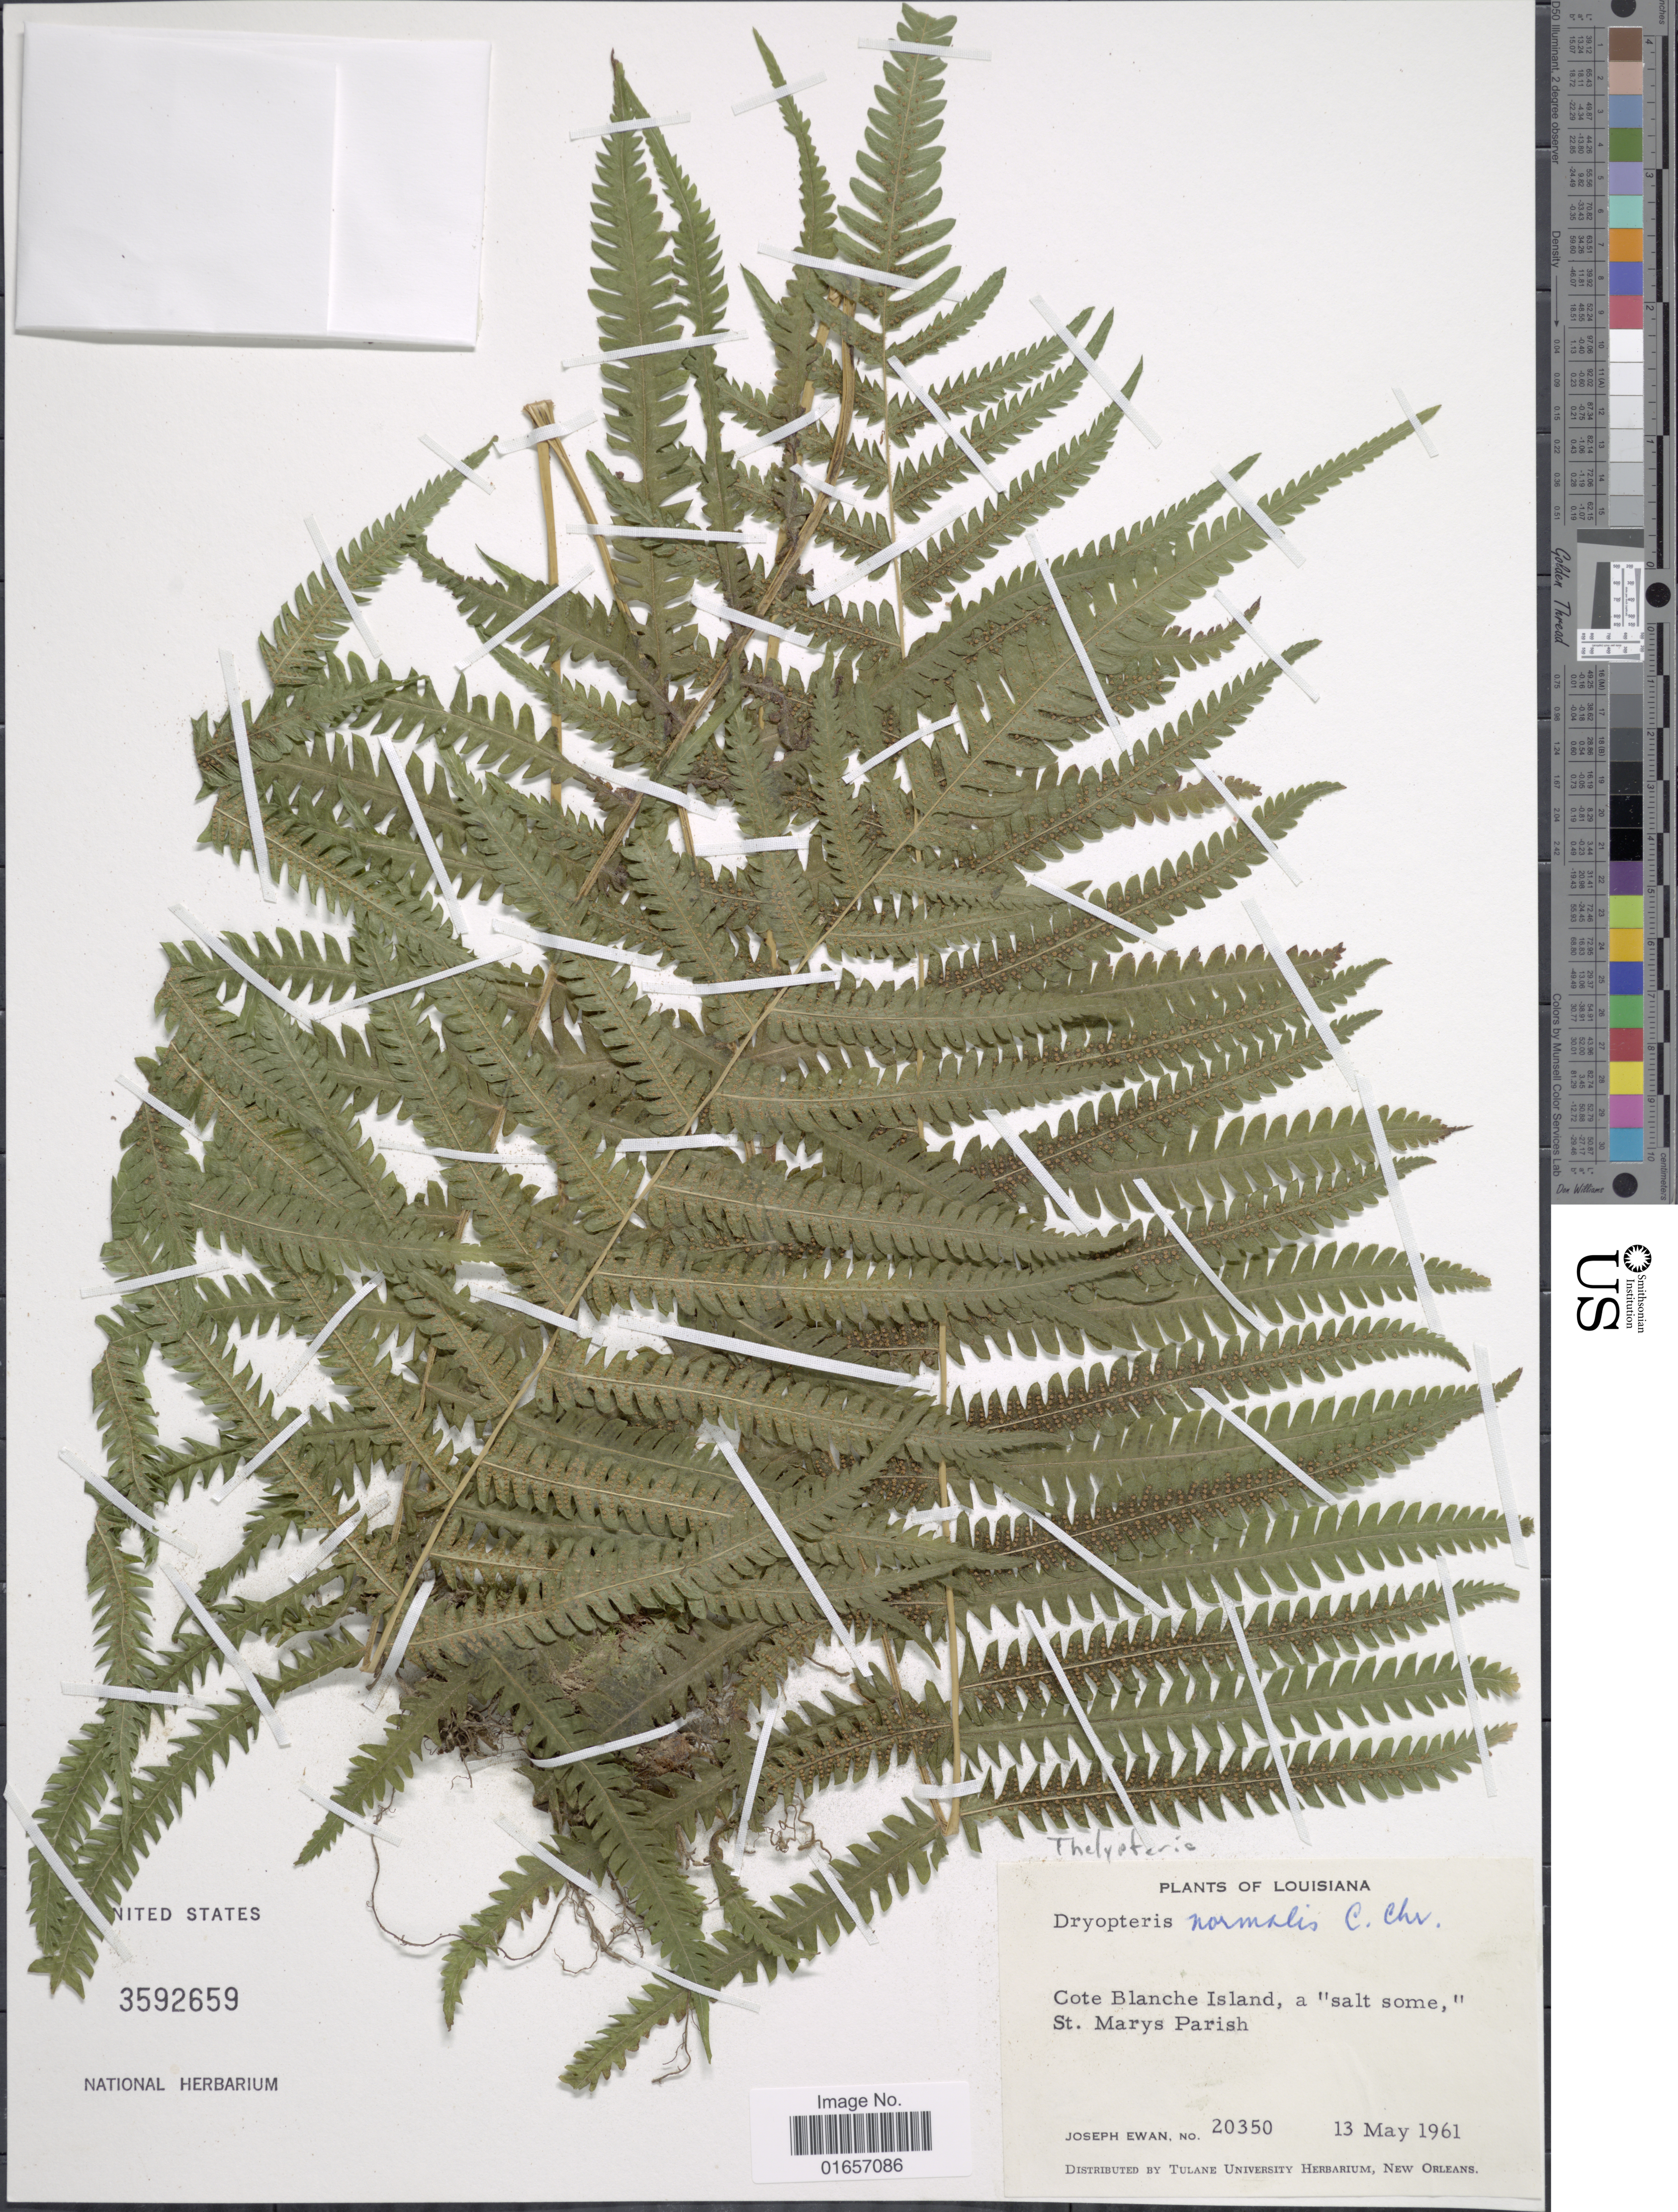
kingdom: Plantae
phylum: Tracheophyta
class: Polypodiopsida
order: Polypodiales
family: Thelypteridaceae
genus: Christella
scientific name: Christella kunthii comb. ined.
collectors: J. A. Ewan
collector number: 20350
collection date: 1961-05-13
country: United States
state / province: Louisiana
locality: Cote Blanche Island, St. Marys Parish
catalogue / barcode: US 3592659